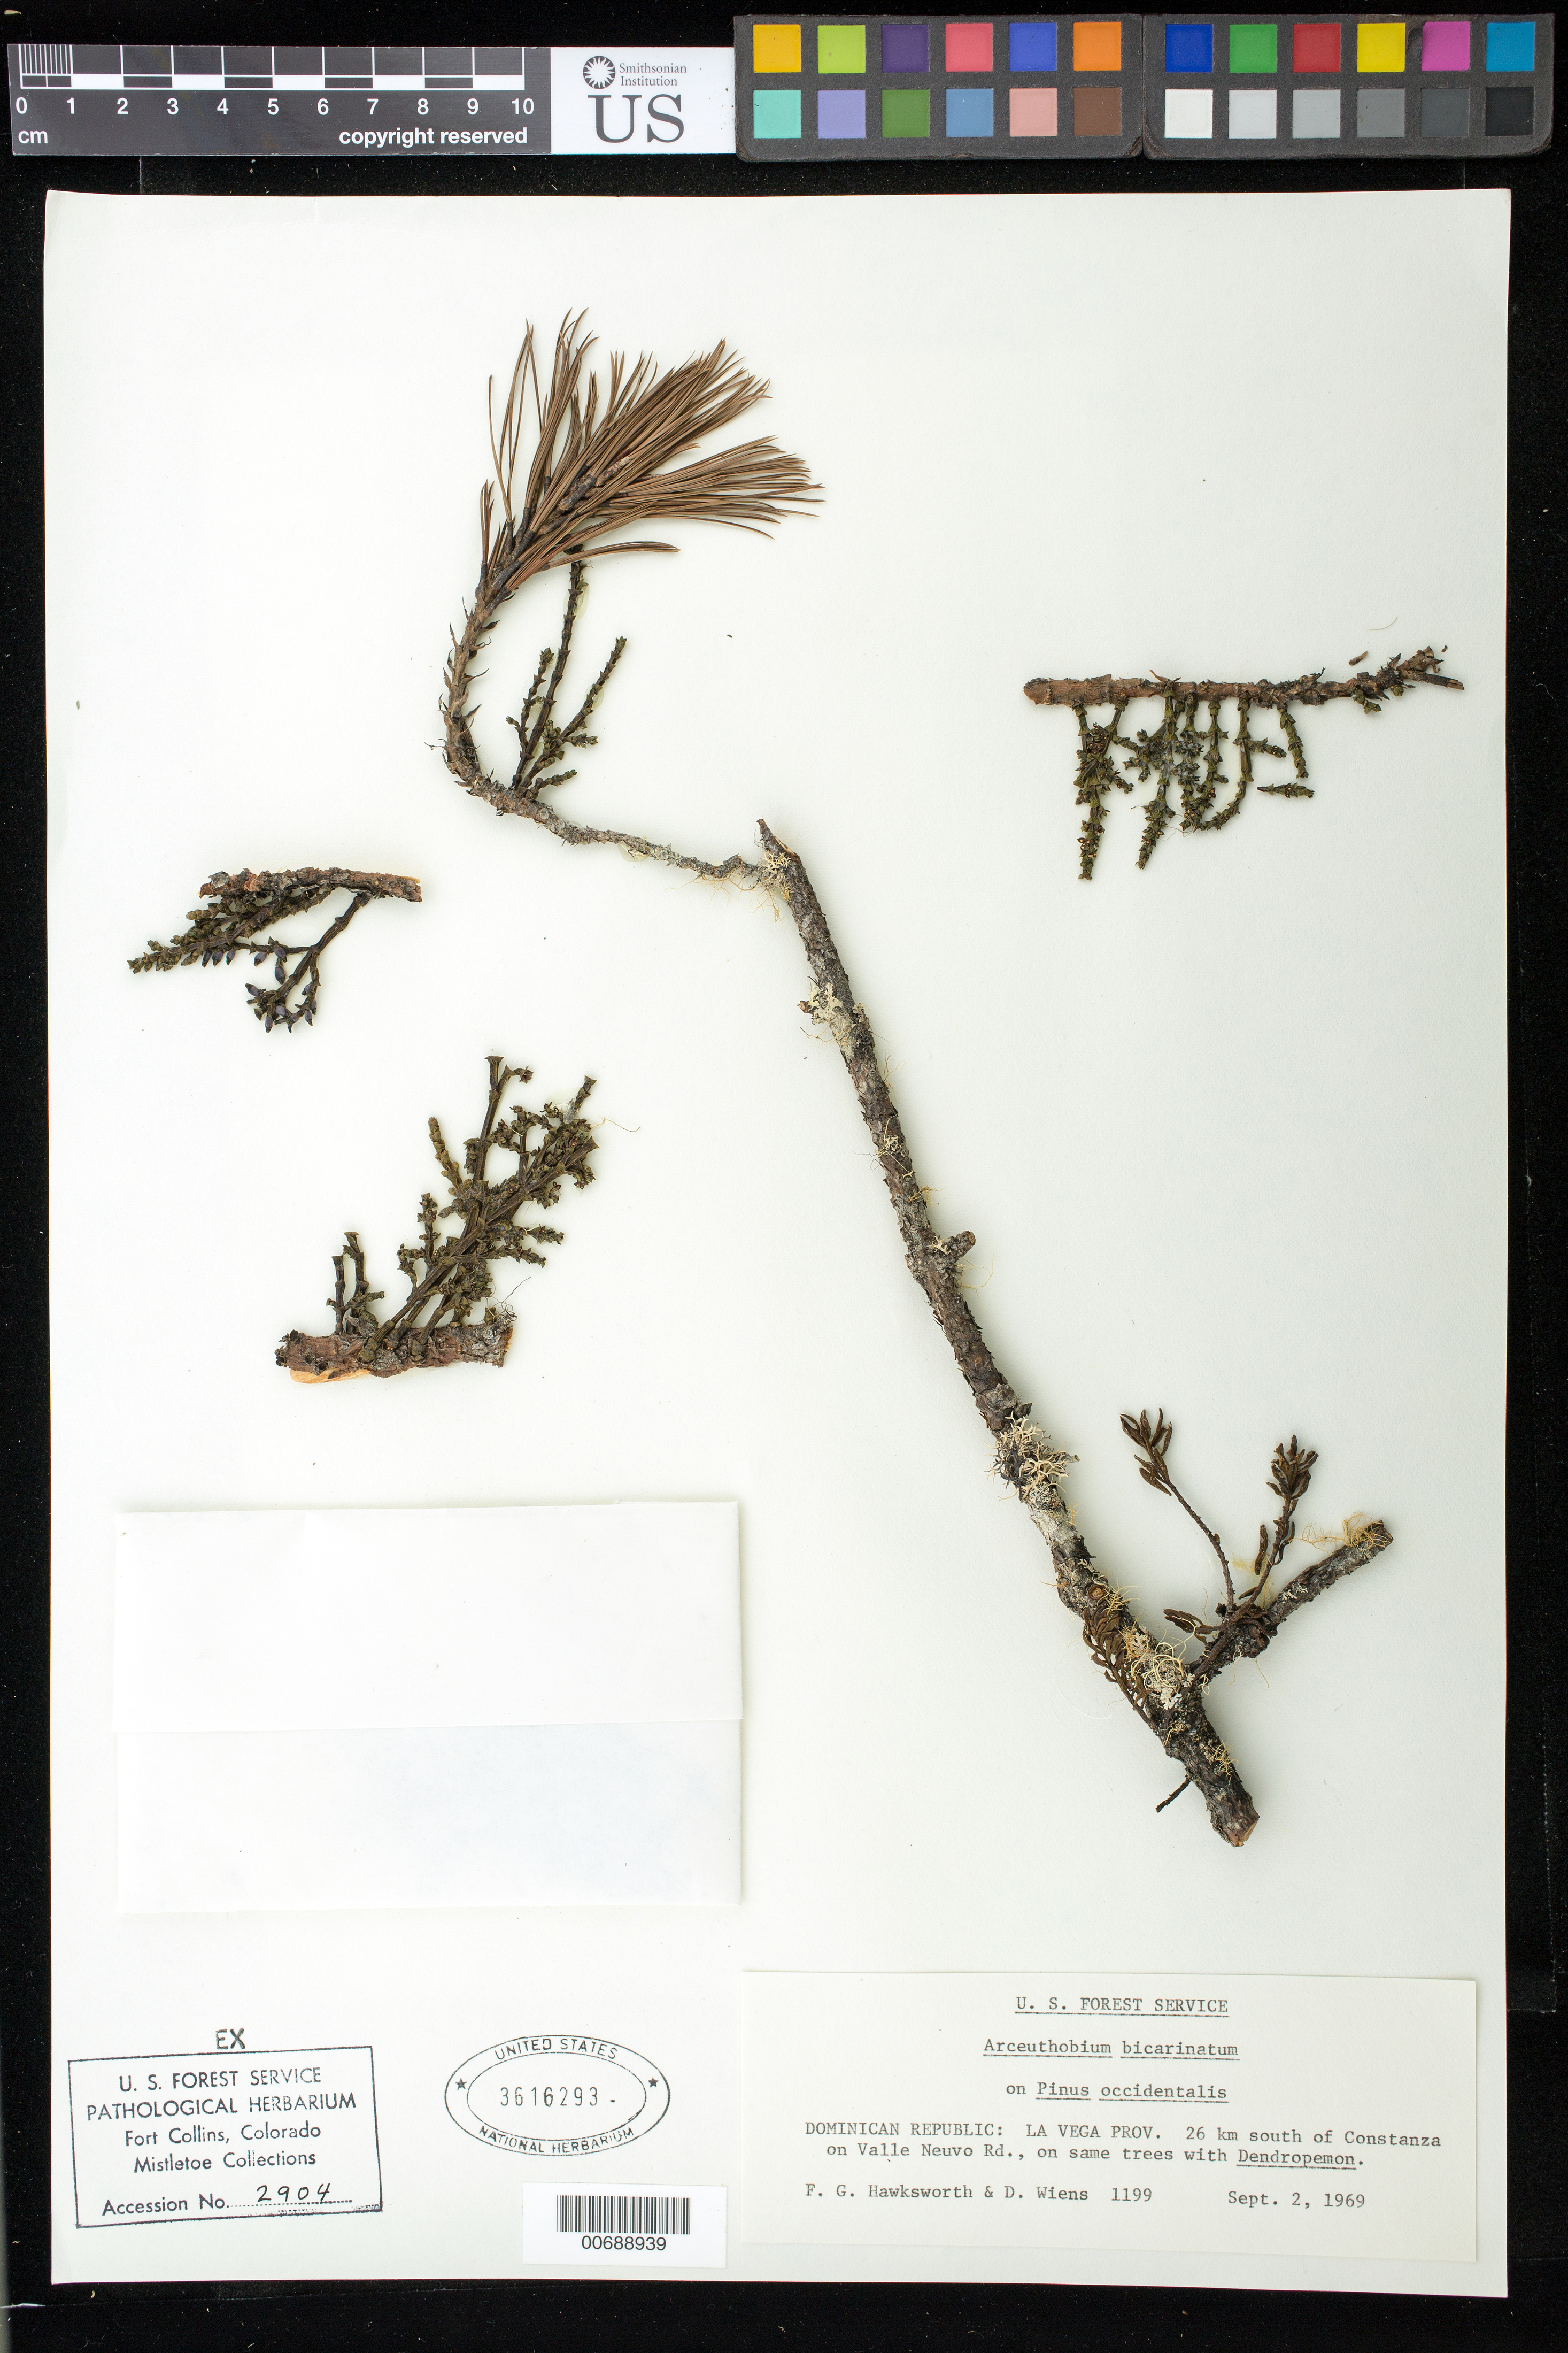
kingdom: Plantae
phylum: Tracheophyta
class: Magnoliopsida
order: Santalales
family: Viscaceae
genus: Arceuthobium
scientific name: Arceuthobium bicarinatum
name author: Urb.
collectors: F. G. Hawksworth & D. Wiens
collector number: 1199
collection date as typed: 2 Sep 1969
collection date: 1969-09-02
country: Dominican Republic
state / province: La Vega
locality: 26 km S of Constanza on Valle Neuvo Rd.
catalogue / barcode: US 3616293-2